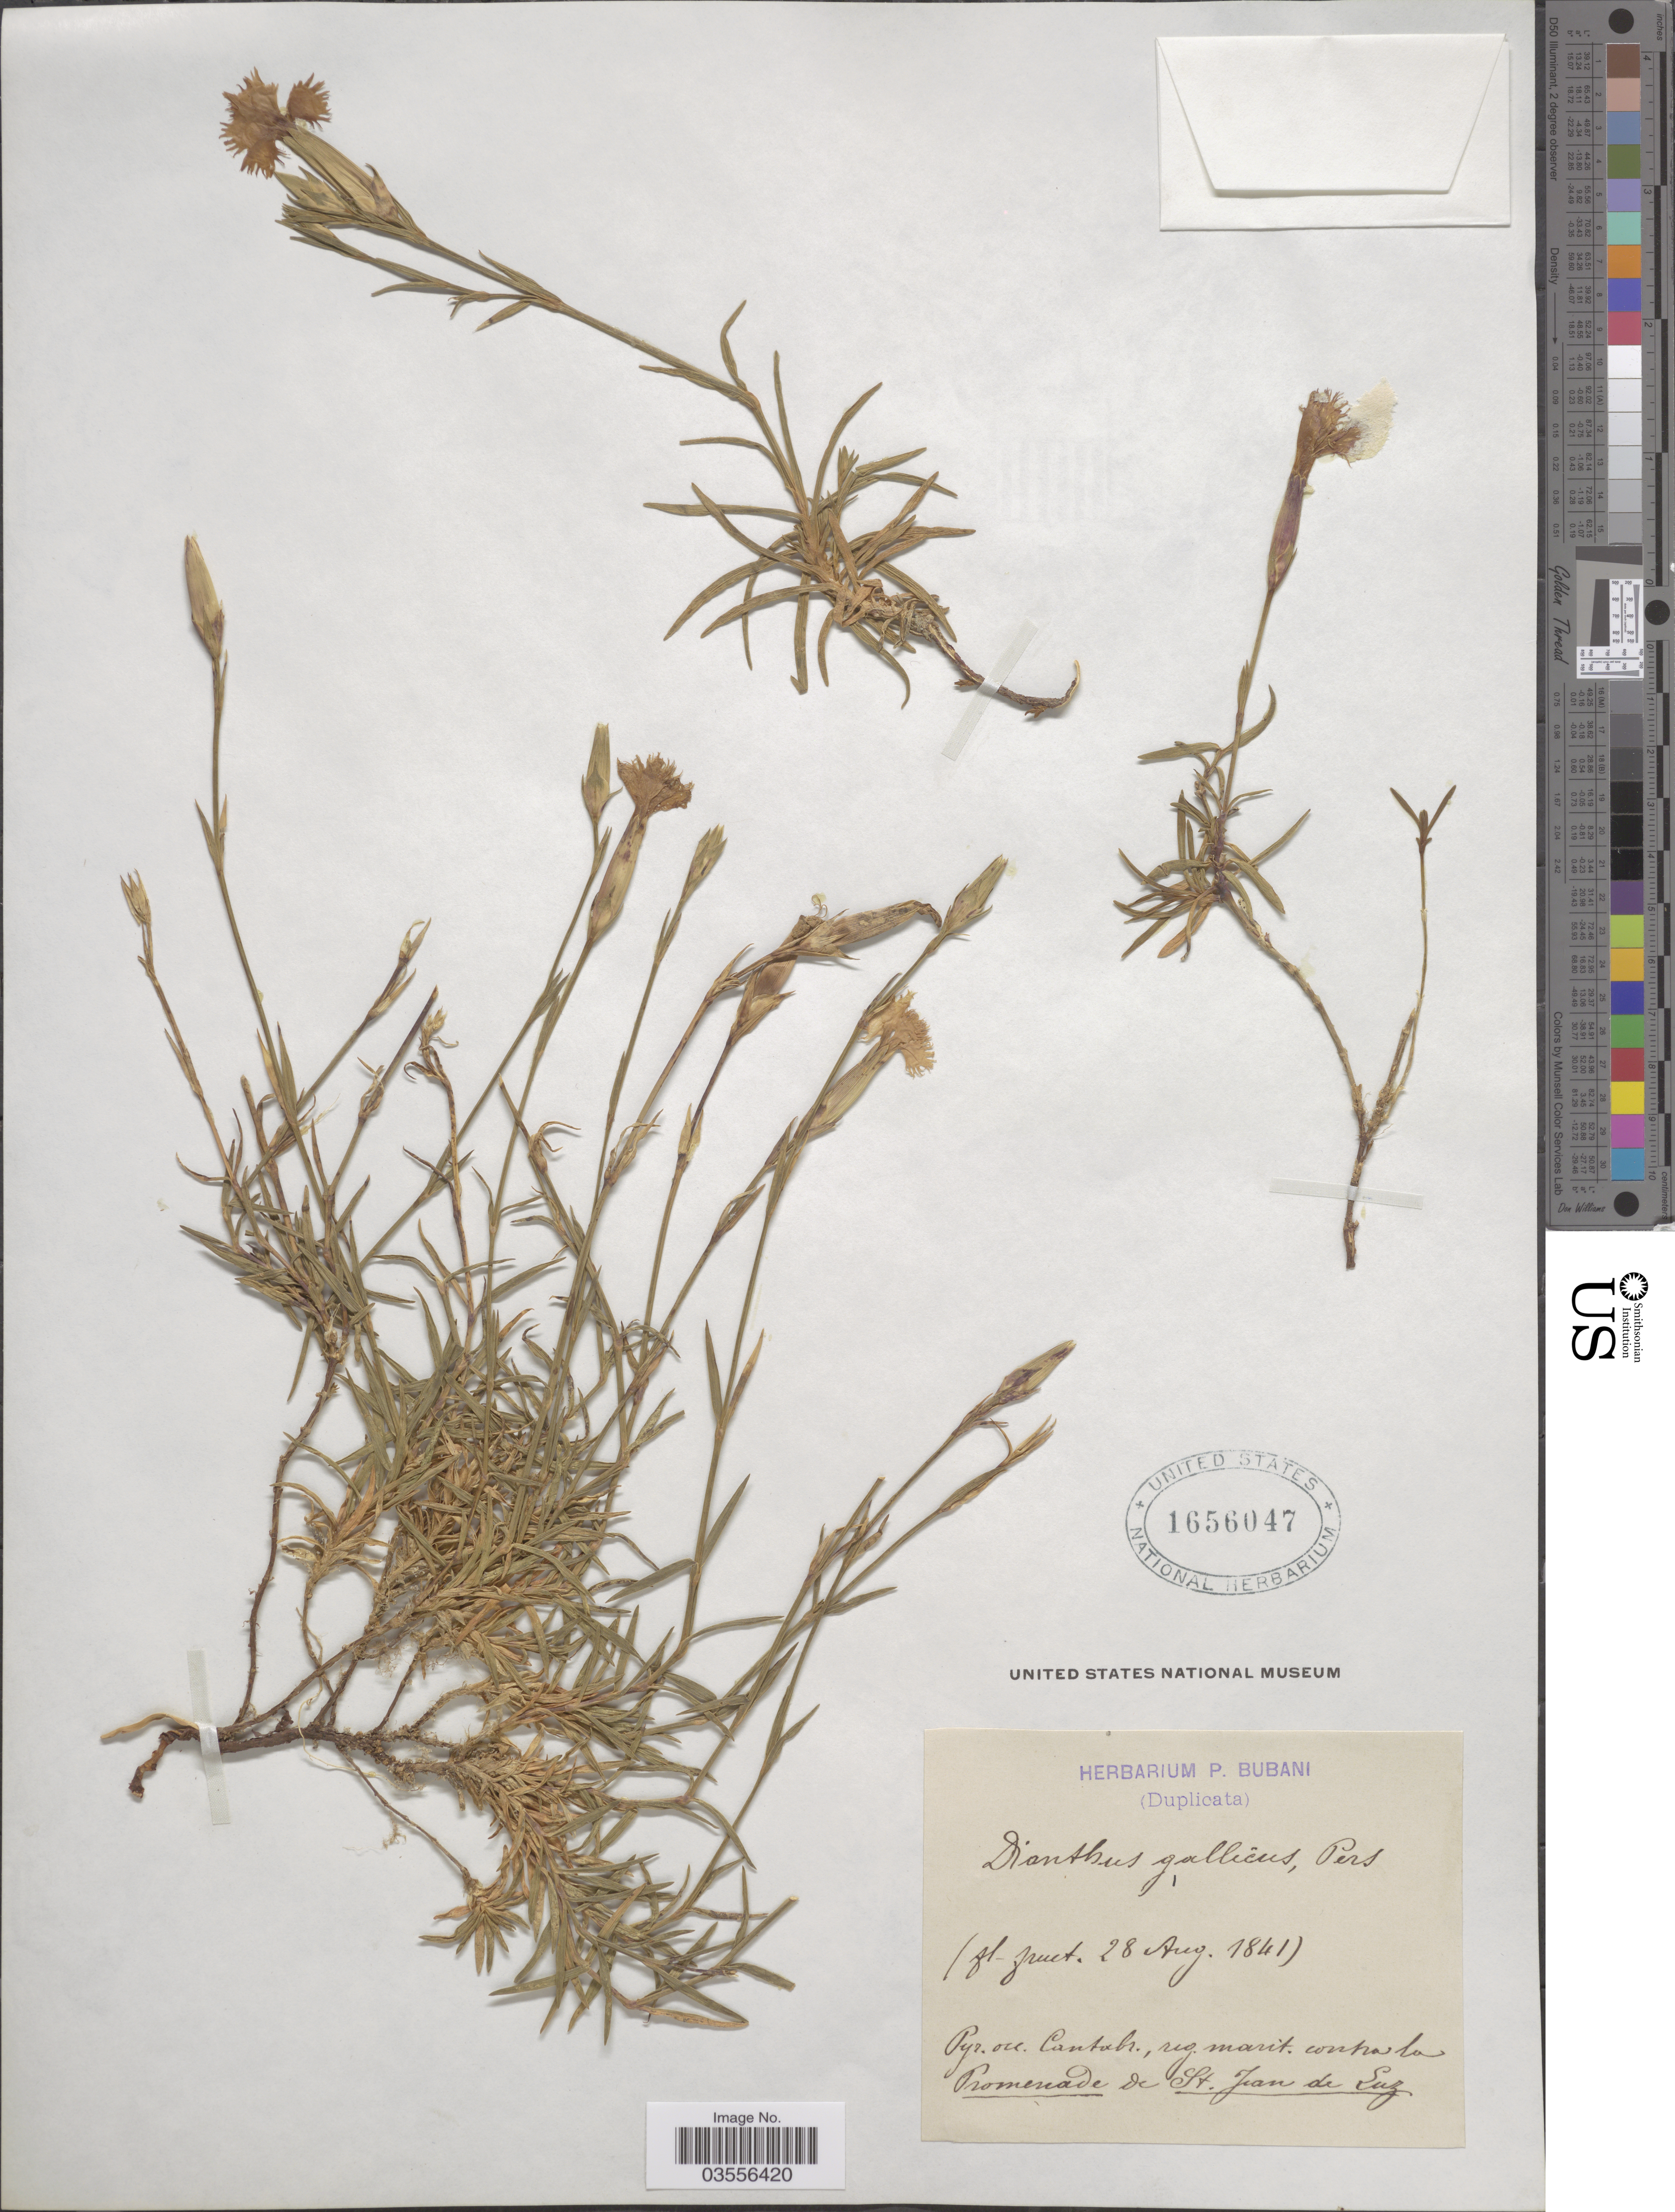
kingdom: Plantae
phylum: Tracheophyta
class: Magnoliopsida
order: Caryophyllales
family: Caryophyllaceae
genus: Dianthus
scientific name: Dianthus gallicus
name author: Pers.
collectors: ex herb. P. Bubani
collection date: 1841-08-28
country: France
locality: Pyr. occ. Cantabr., reg. marit. contra la Promenade de St. Jean de Luz.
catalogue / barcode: US 1656047